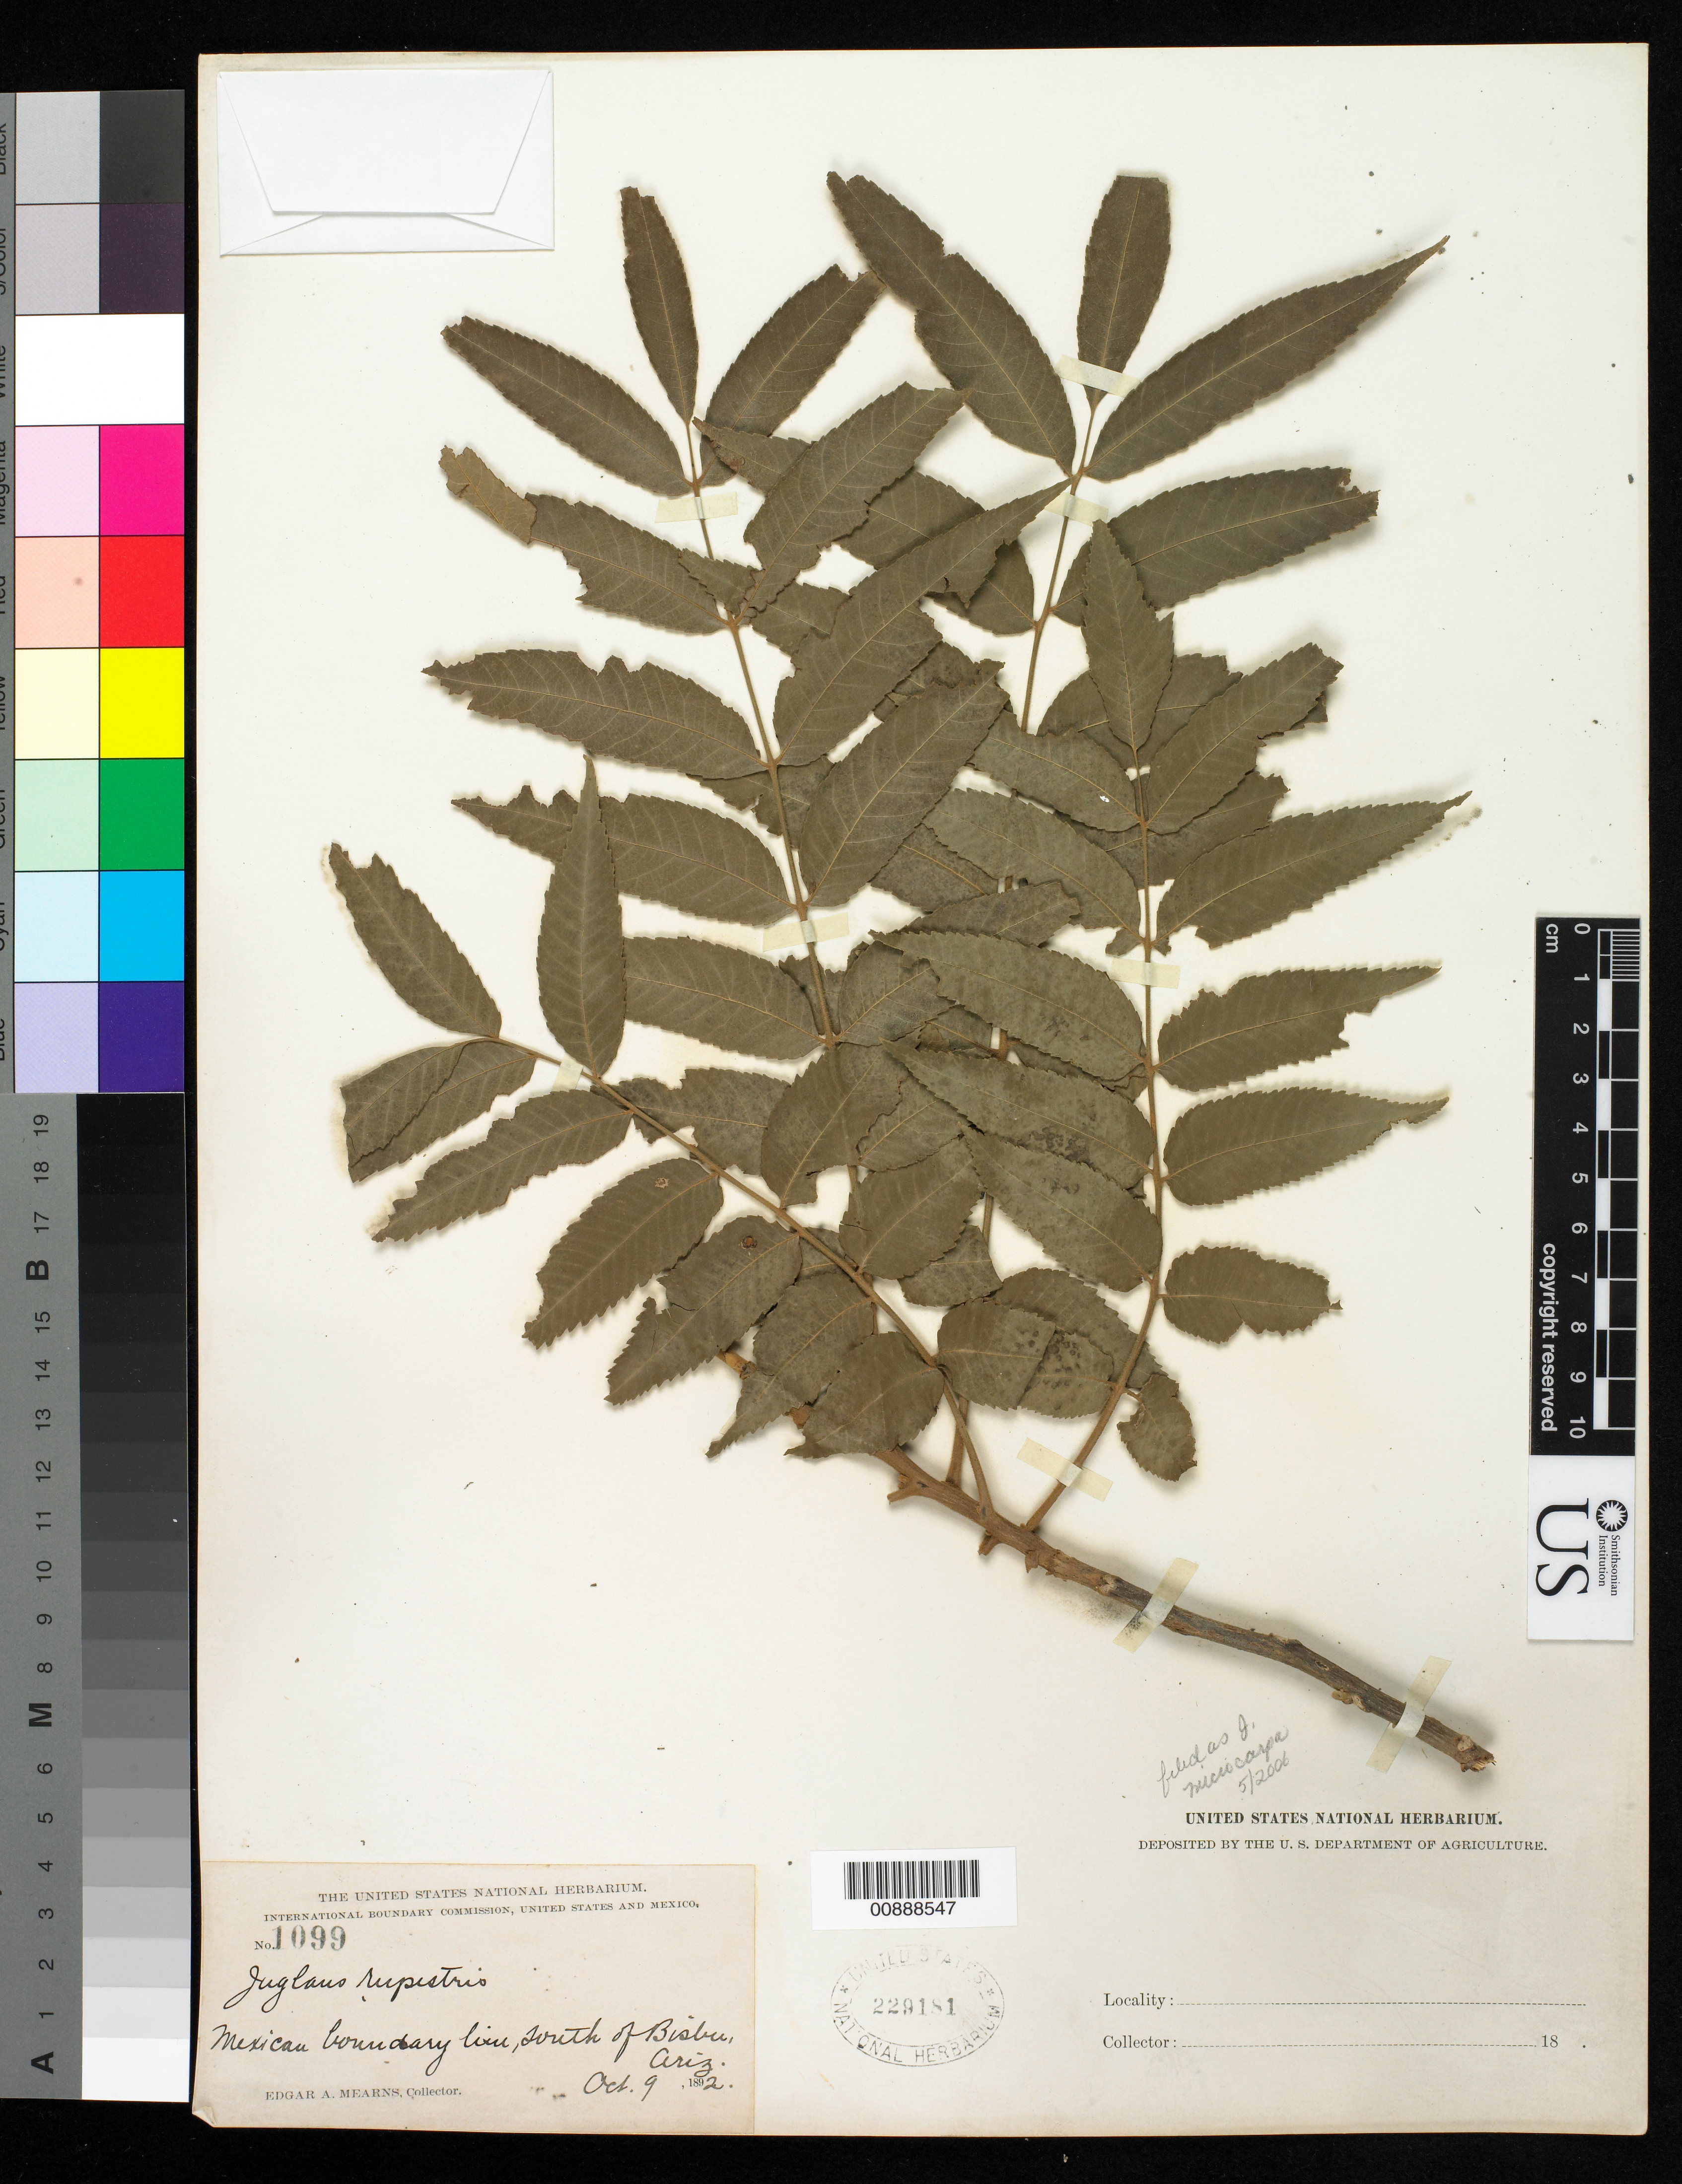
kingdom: Plantae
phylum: Tracheophyta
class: Magnoliopsida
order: Fagales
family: Juglandaceae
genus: Juglans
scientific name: Juglans microcarpa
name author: Berland. in Berland. & Chovell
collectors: E. A. Mearns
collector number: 1099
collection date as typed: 09 Oct 1892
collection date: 1892-10-09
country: United States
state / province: Arizona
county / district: Cochise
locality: Mexican Boundary Line, S of Bisbee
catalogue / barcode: US 229181